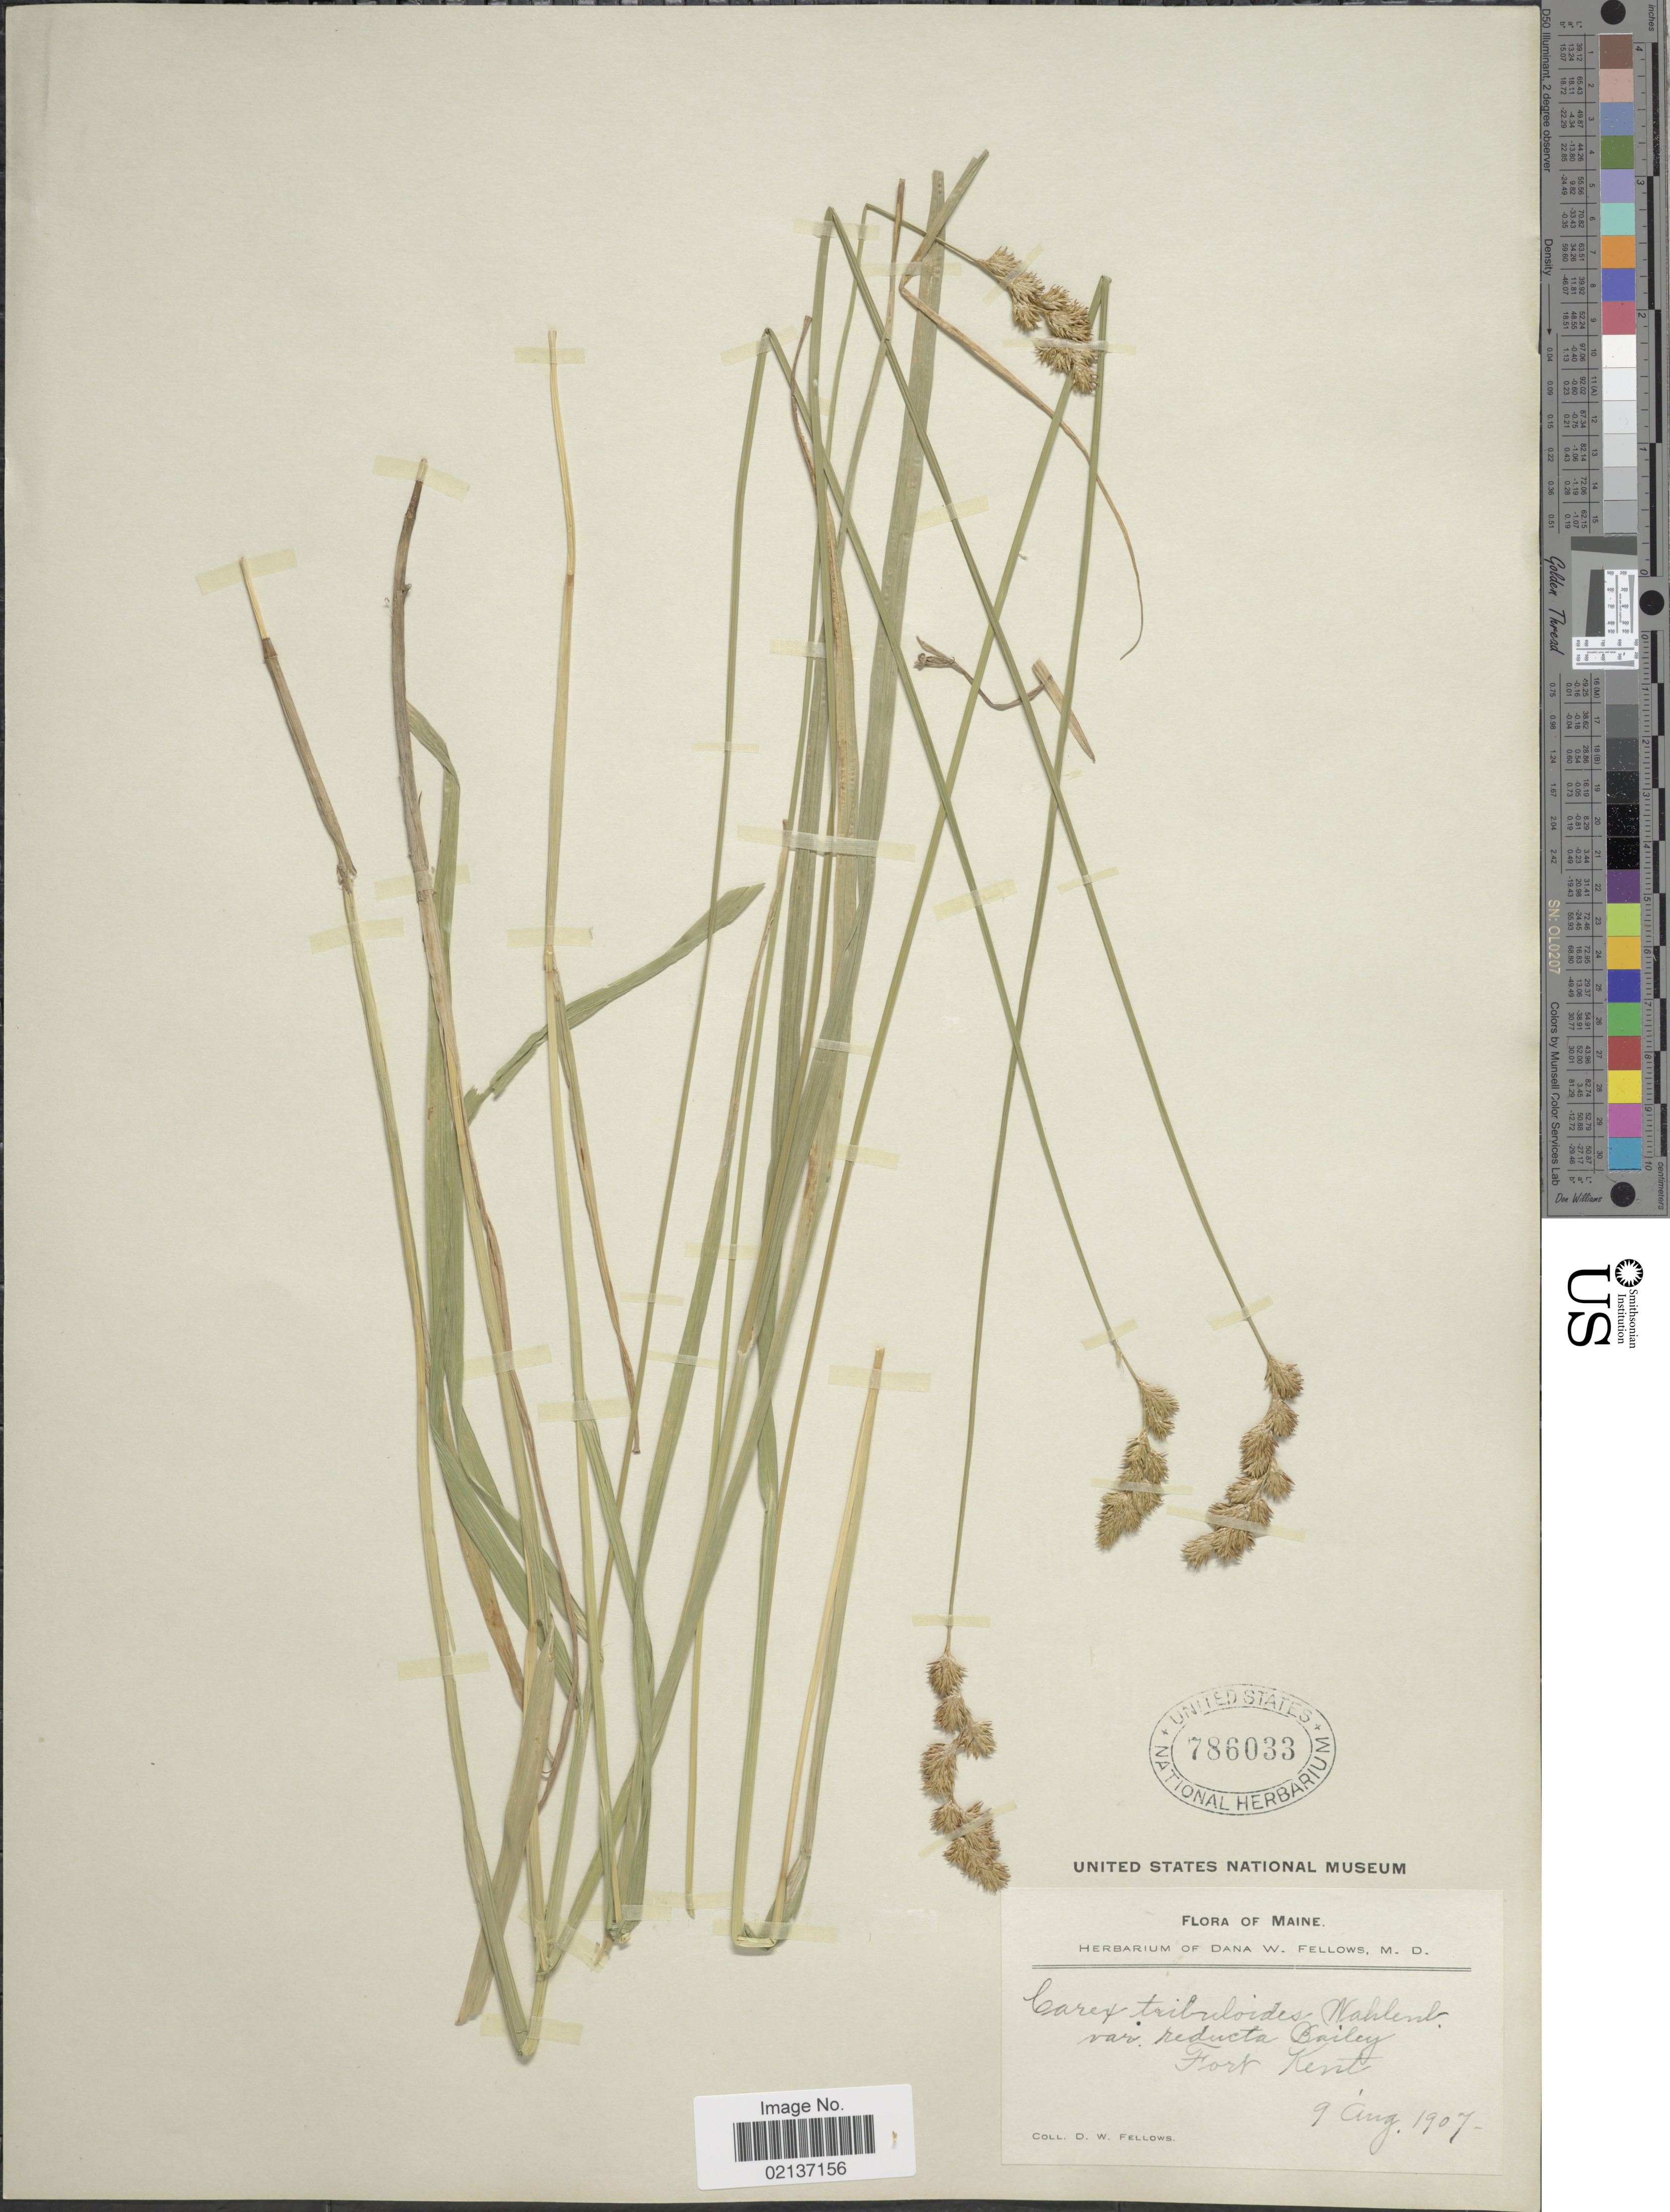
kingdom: Plantae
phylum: Tracheophyta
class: Liliopsida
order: Poales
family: Cyperaceae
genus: Carex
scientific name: Carex tribuloides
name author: Wahlenb.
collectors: D. W. Fellows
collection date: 1907-08-09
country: United States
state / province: Maine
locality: Fort Kent.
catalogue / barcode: US 786033